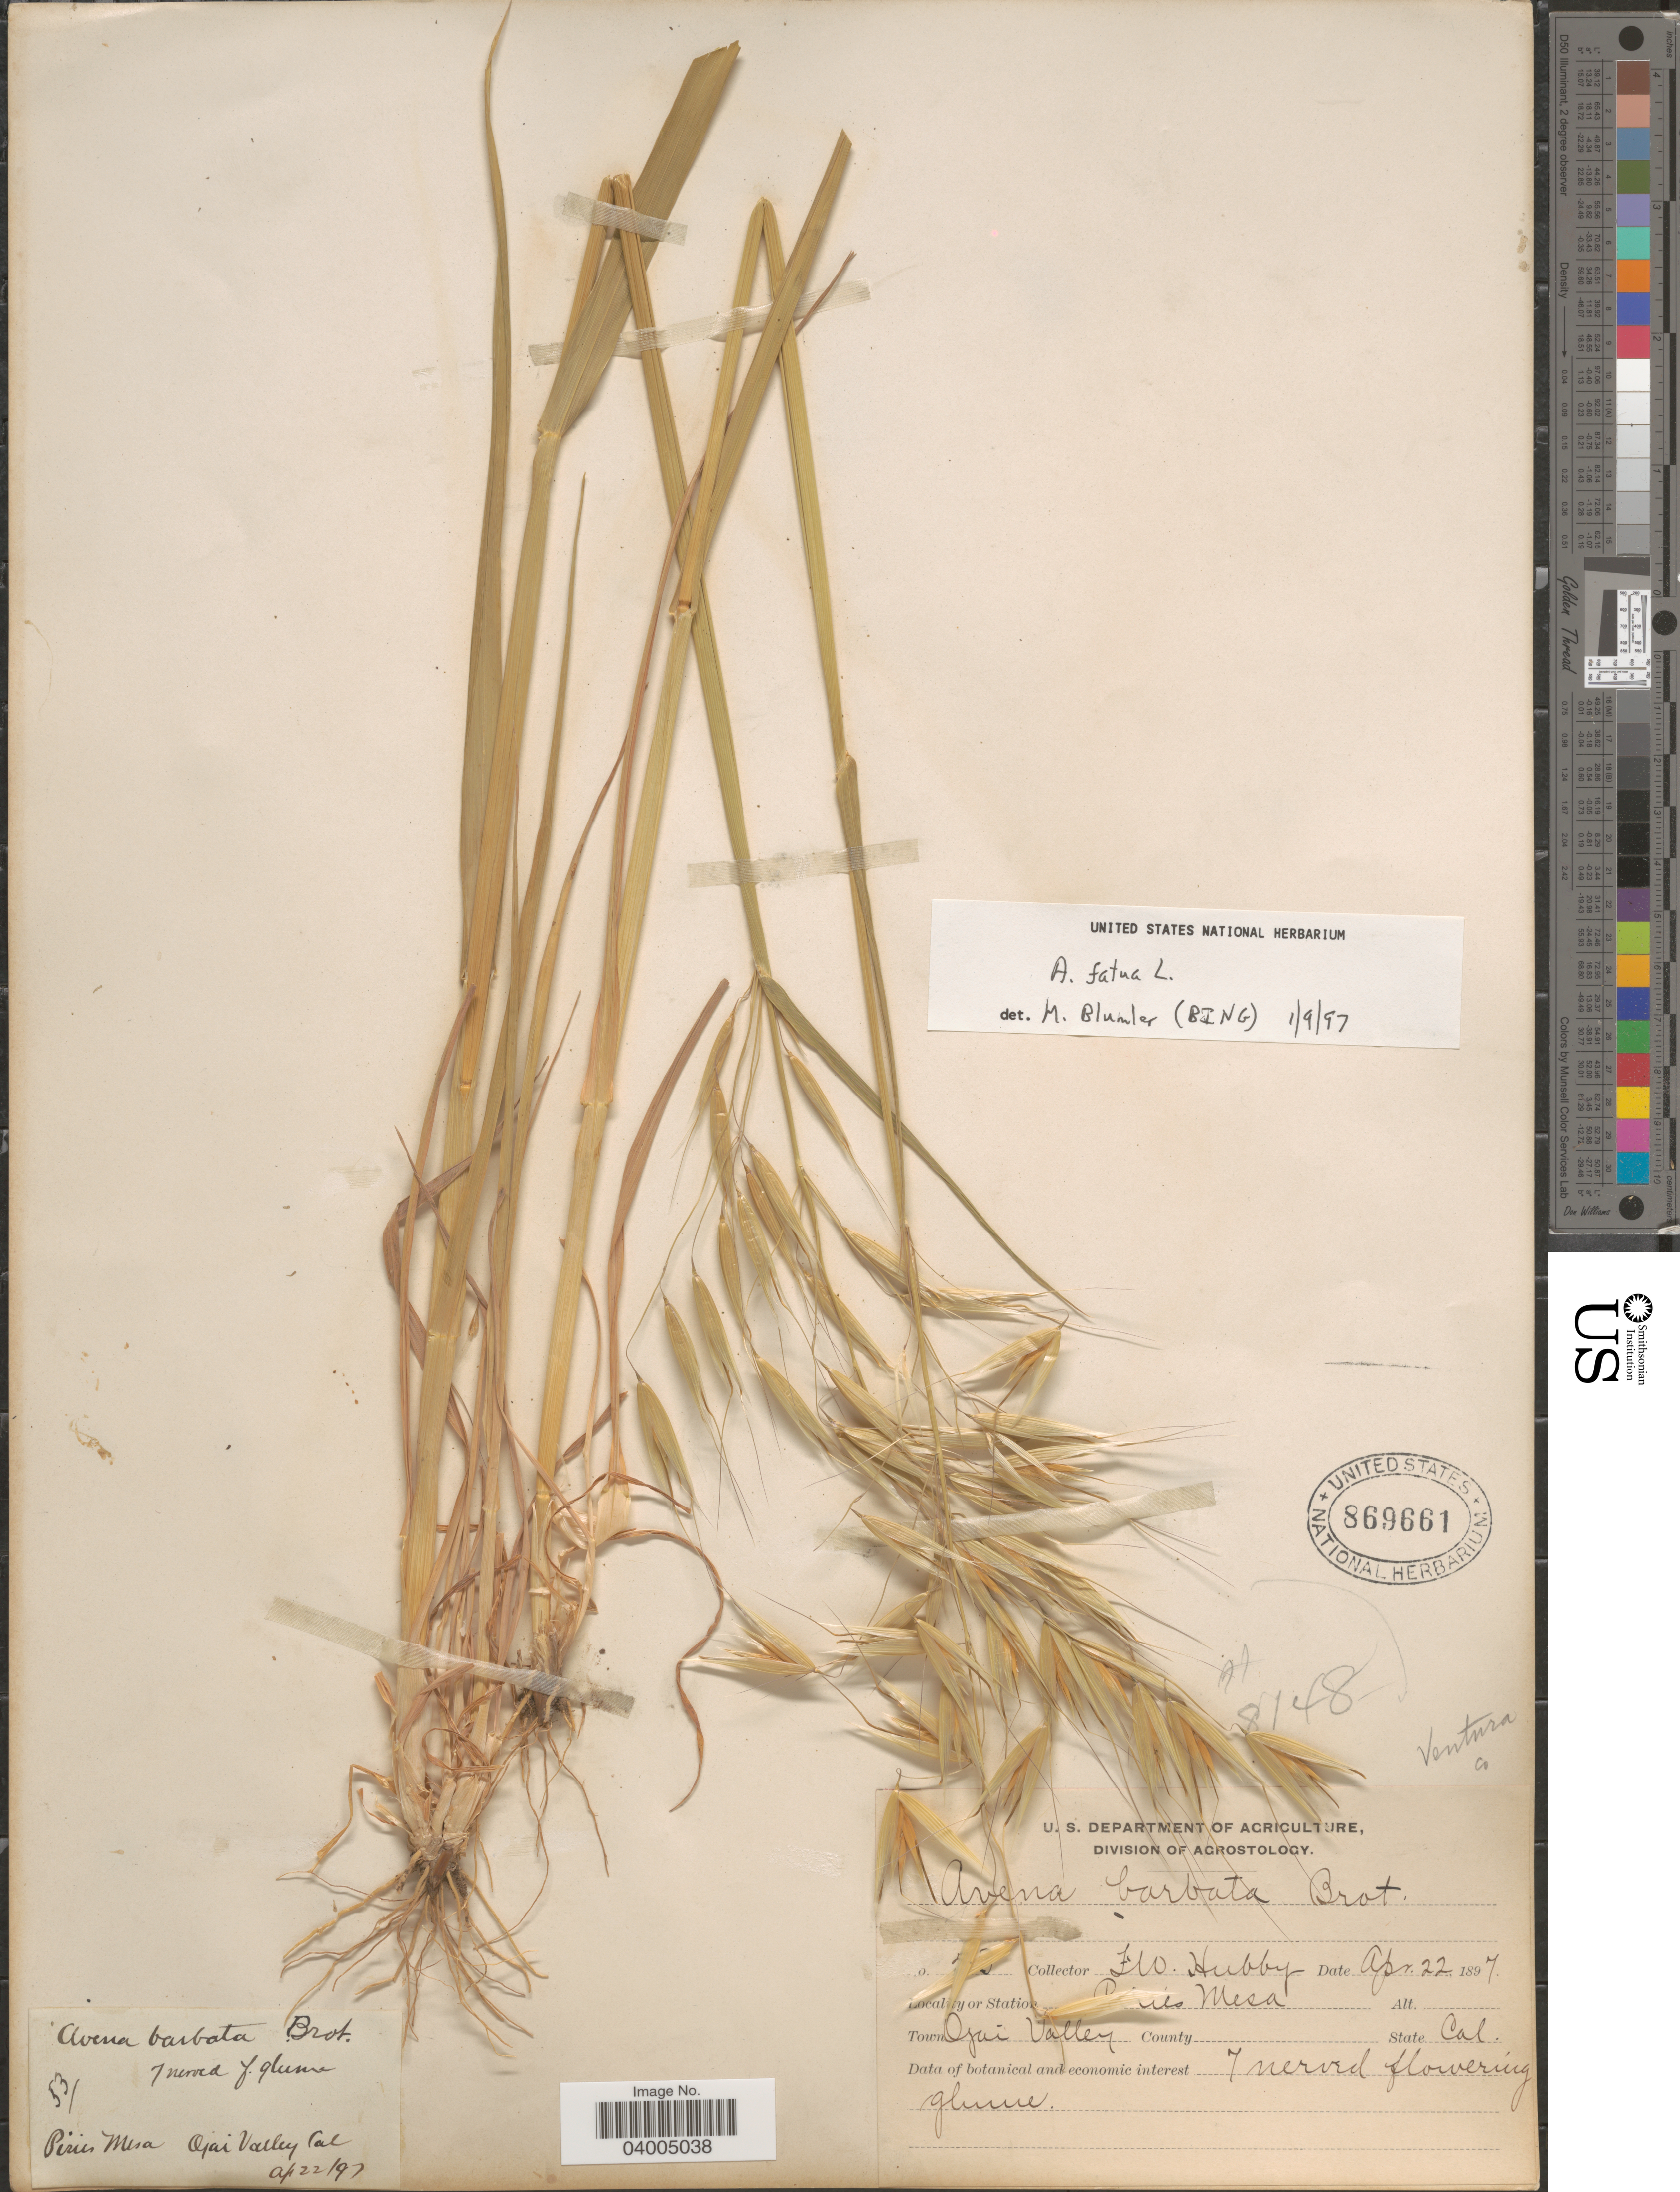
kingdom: Plantae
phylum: Tracheophyta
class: Liliopsida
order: Poales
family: Poaceae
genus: Avena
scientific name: Avena fatua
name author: L.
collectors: F. Hubby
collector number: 53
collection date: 1897-04-22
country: United States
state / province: California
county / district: Ventura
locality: Pines Mesa. Ojai Valley. Ventura Co.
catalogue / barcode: US 869661